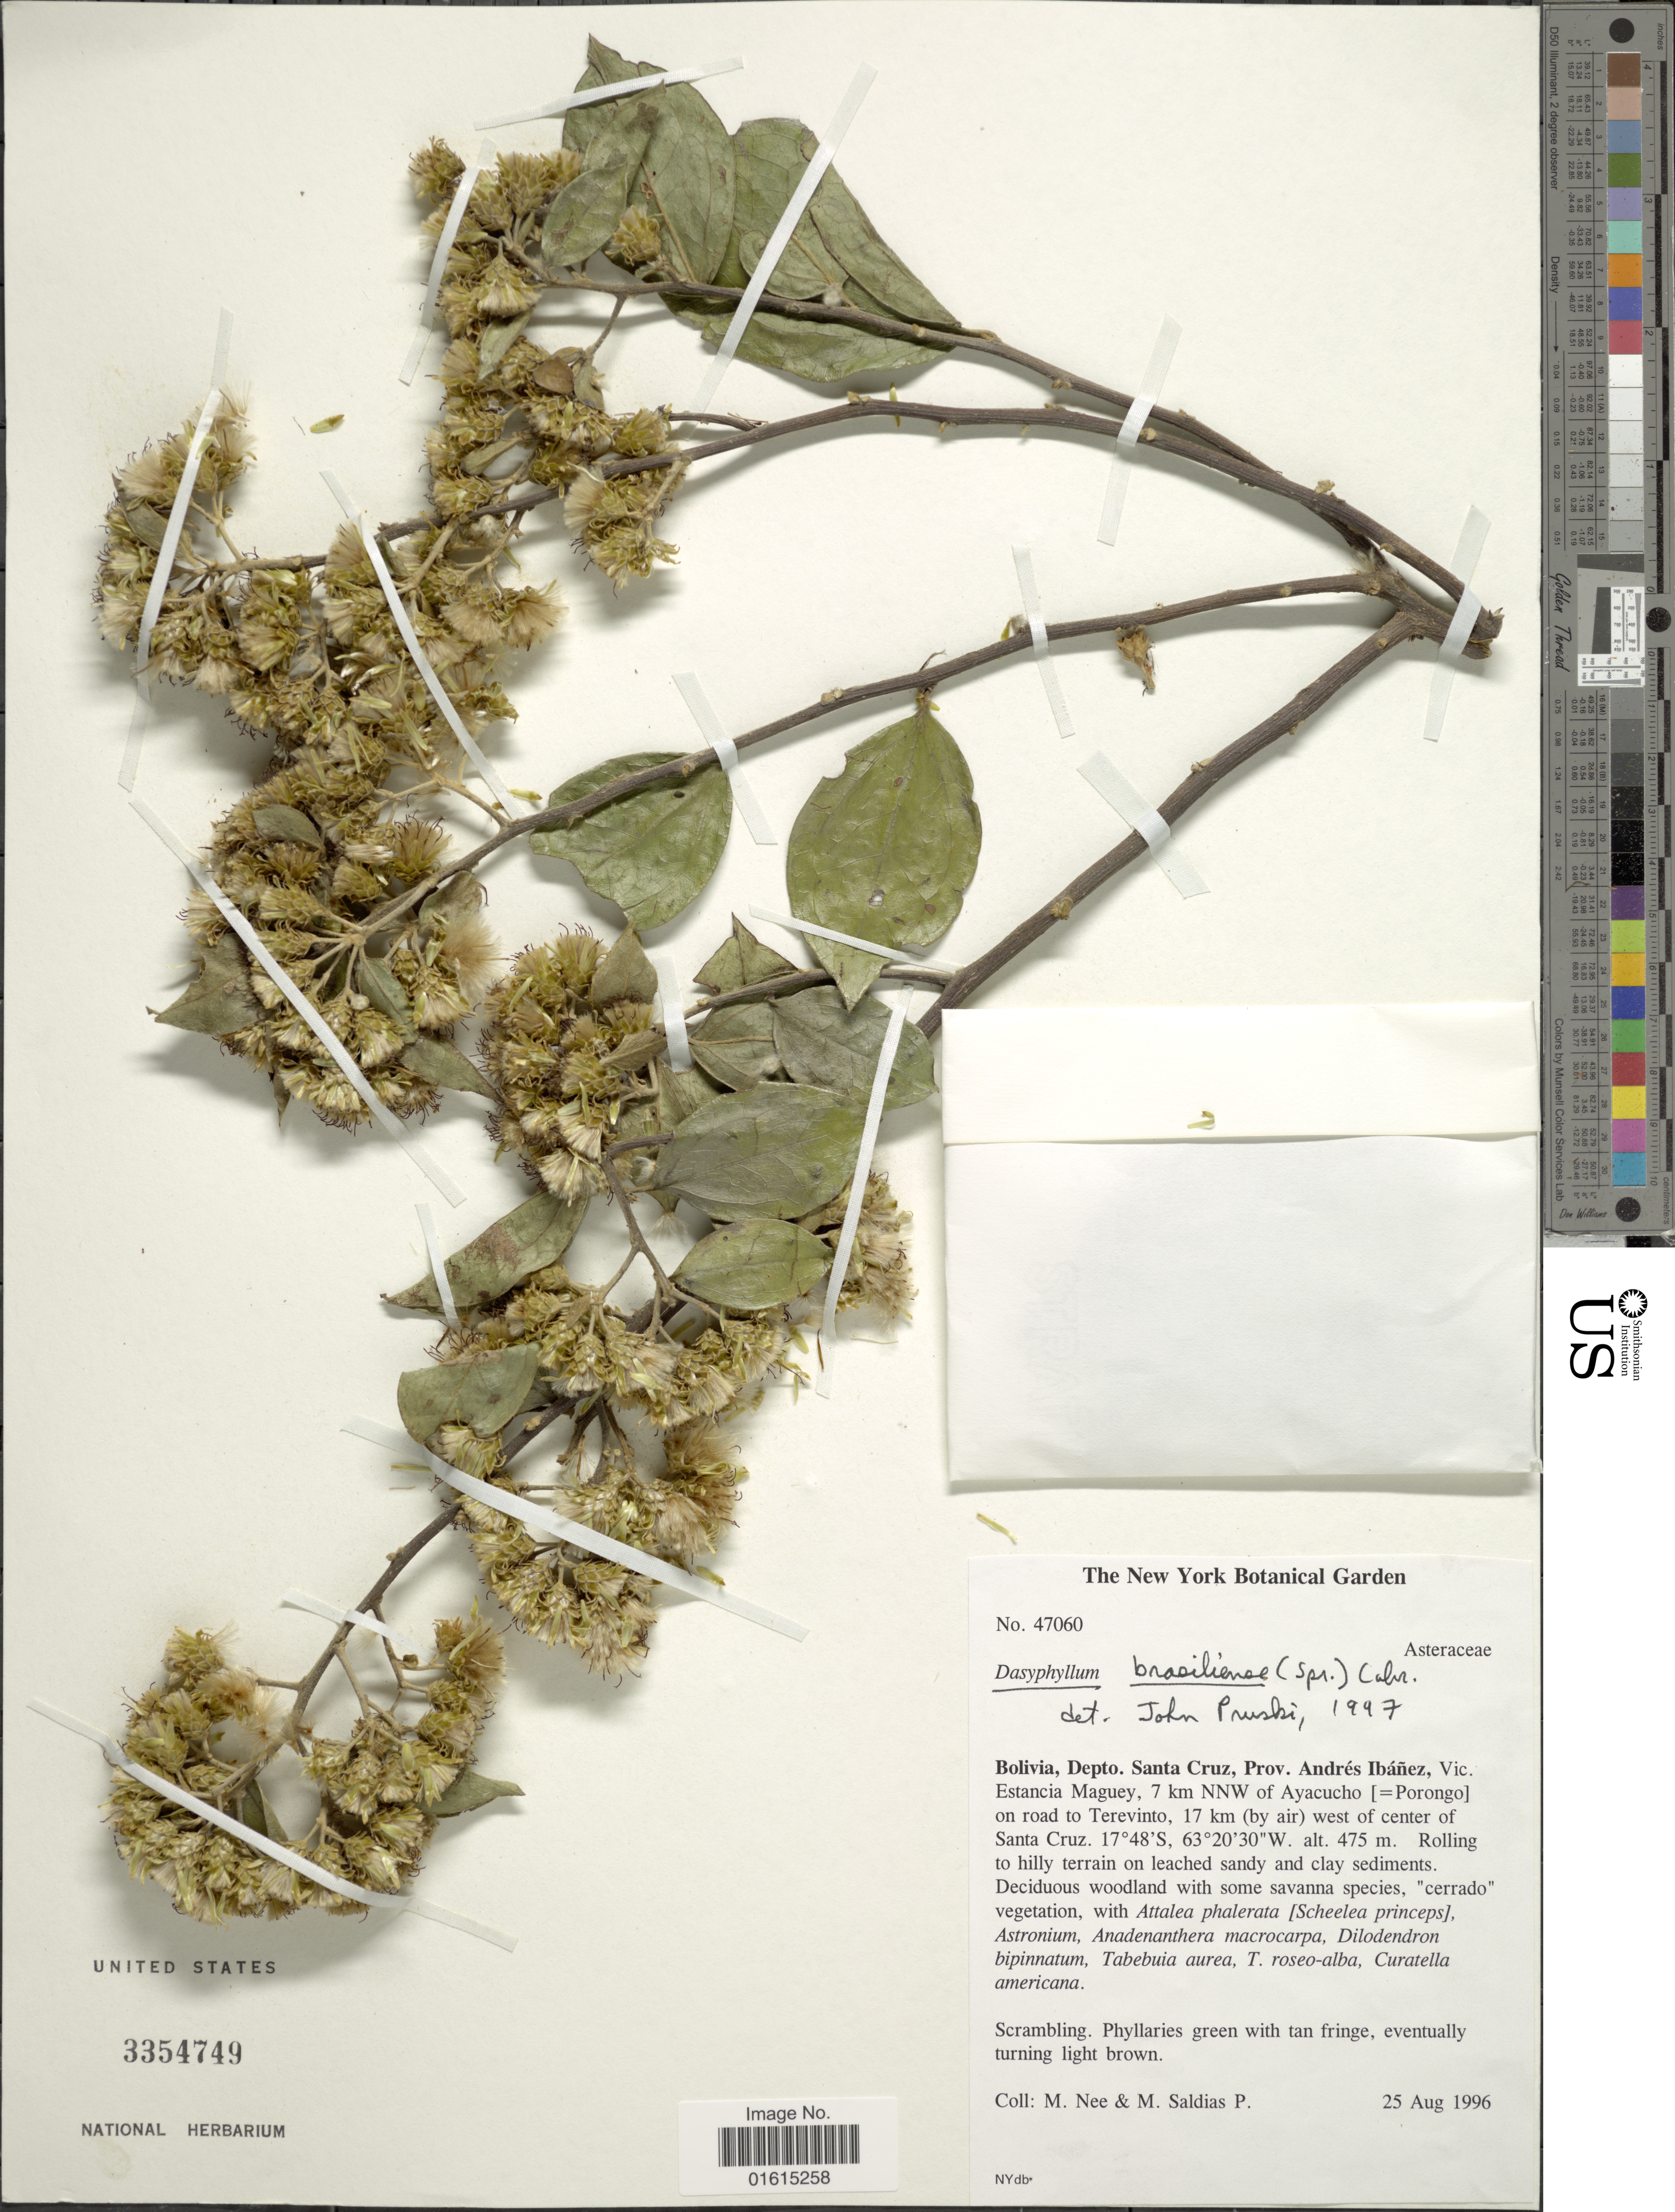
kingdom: Plantae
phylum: Tracheophyta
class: Magnoliopsida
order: Asterales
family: Asteraceae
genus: Dasyphyllum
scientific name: Dasyphyllum brasiliense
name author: (Spreng.) Cabrera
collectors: M. Nee & M. Saldias P.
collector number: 47060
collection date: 1996-08-25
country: Bolivia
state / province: Santa Cruz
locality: Depto. Santa Cruz, Prov. Andres Ibanez, Vic. Estancia Maguey, 7 km NNW ofAyacucho (=Porongo) on road to Terevinto, 17 km (by air) west of center of Santa Cruz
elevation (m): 475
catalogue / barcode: US 3354749